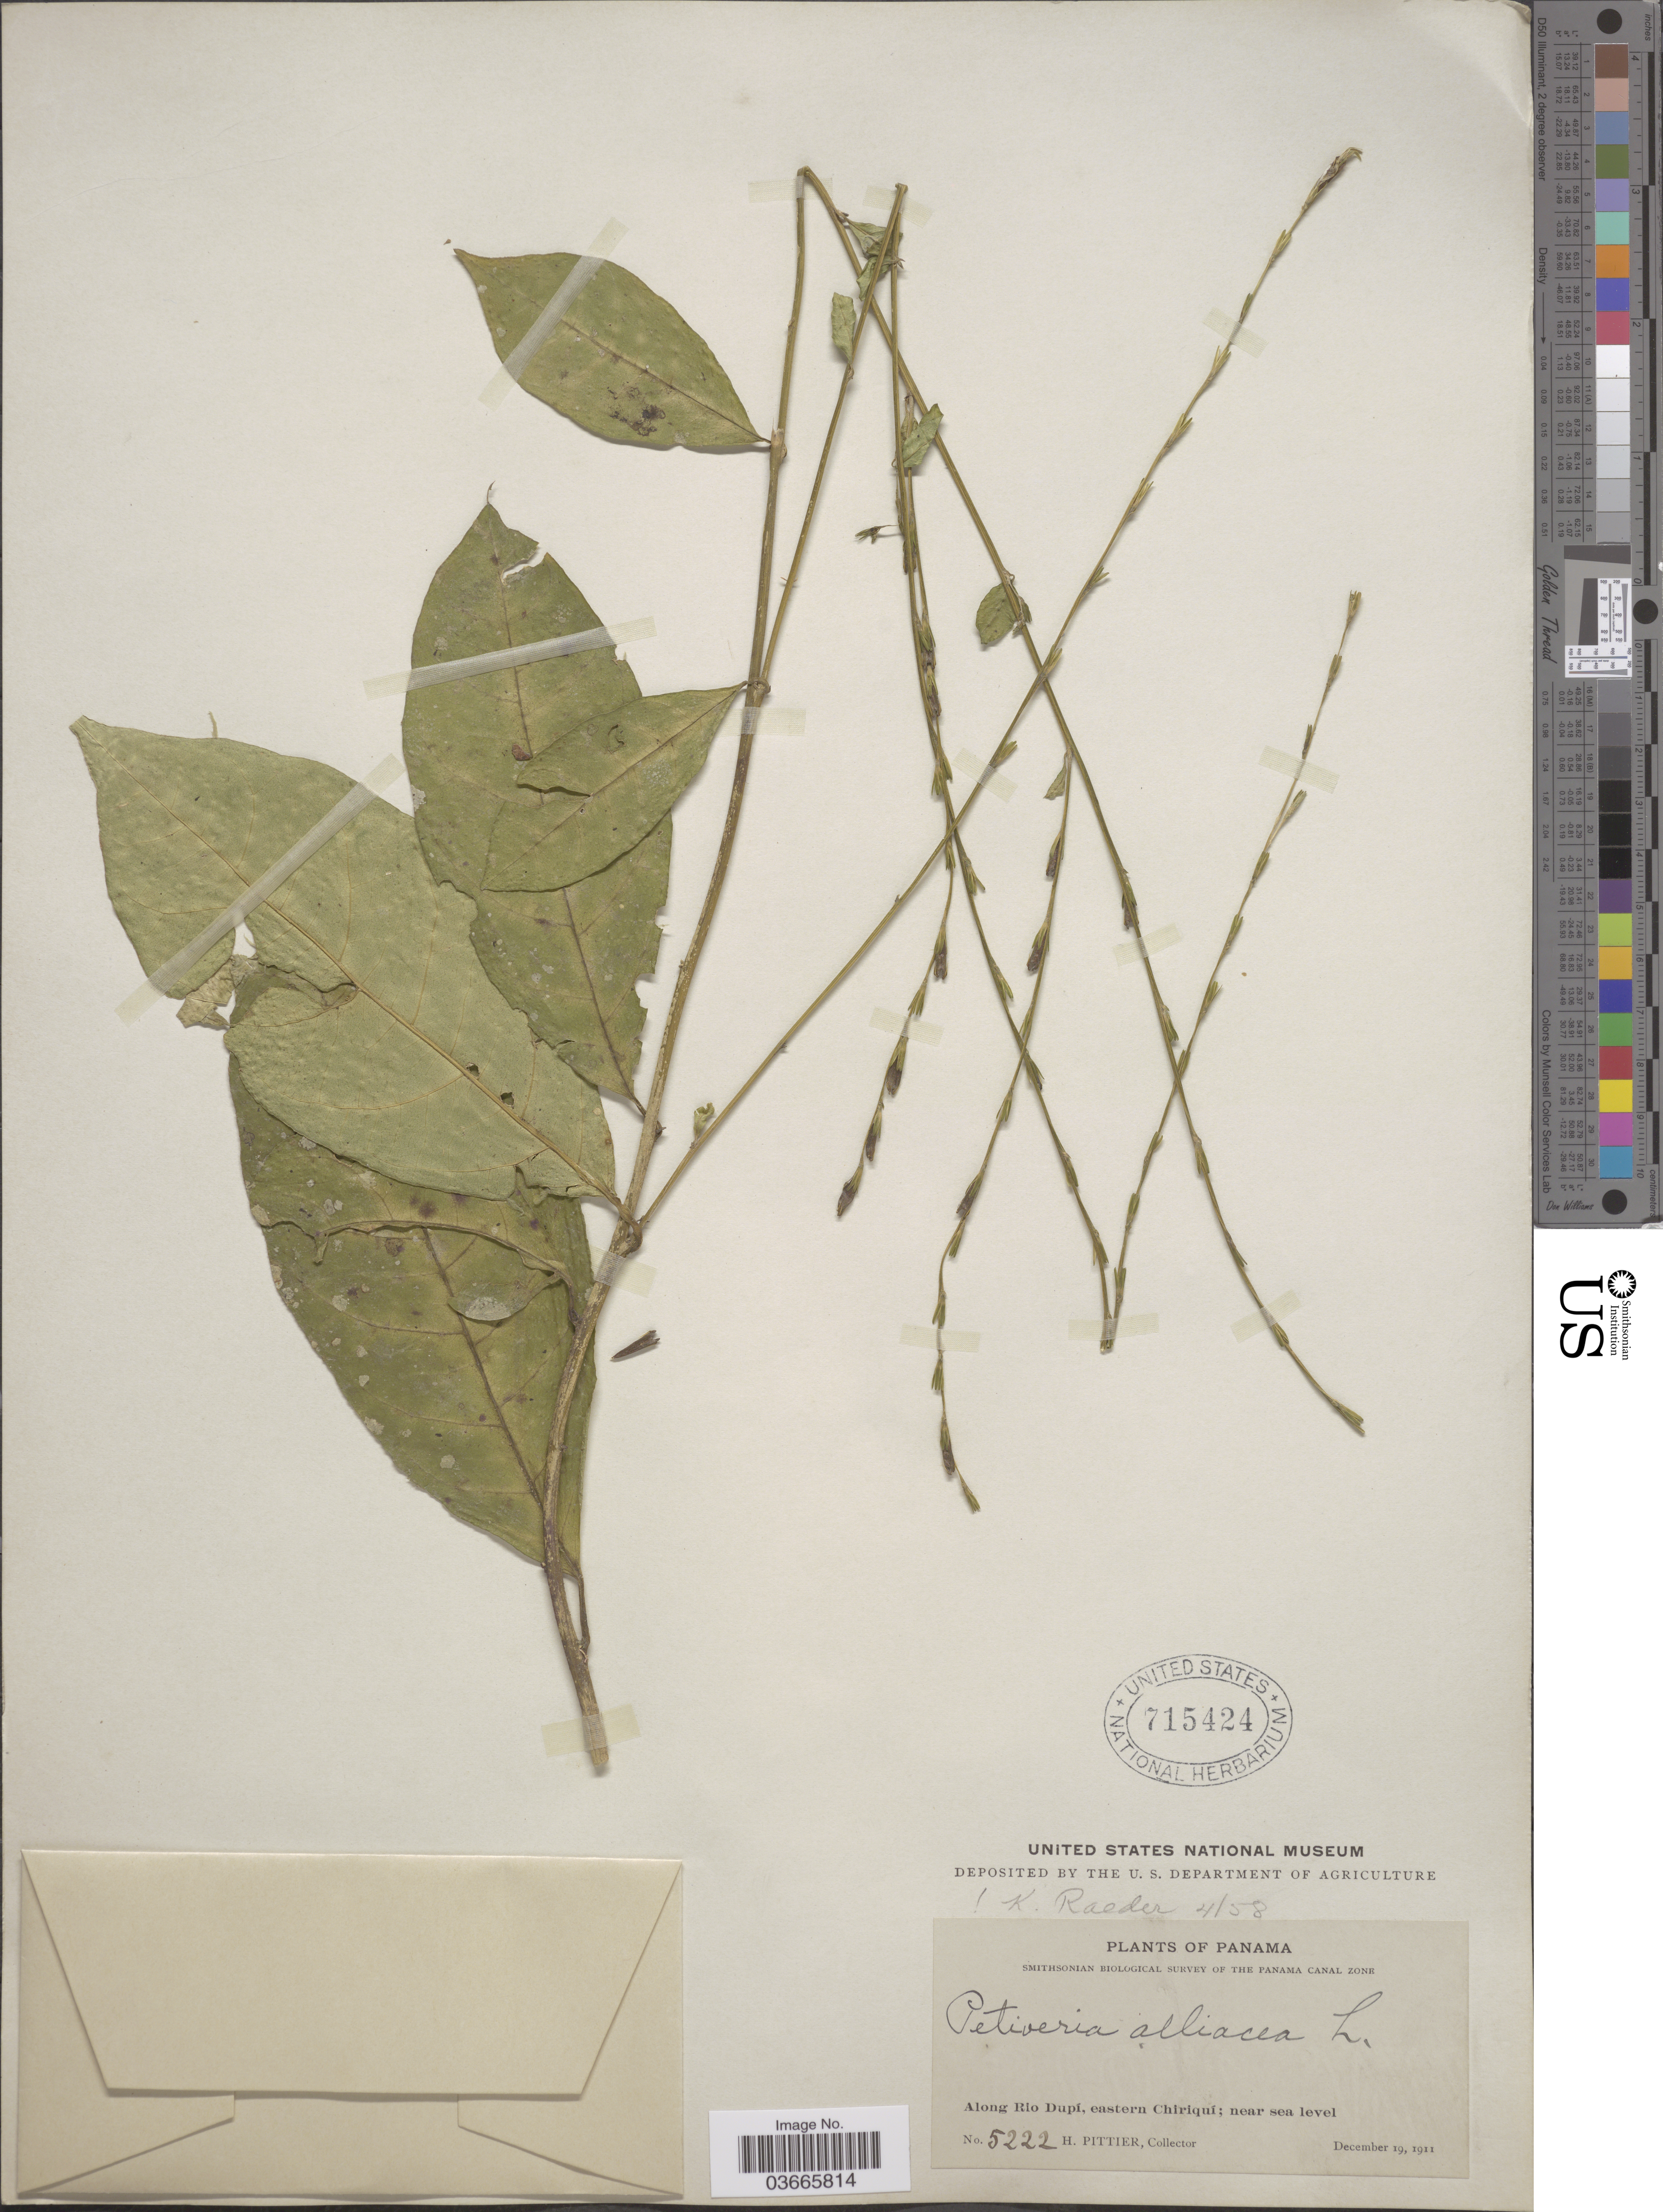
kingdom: Plantae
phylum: Tracheophyta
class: Magnoliopsida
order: Caryophyllales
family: Phytolaccaceae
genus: Petiveria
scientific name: Petiveria alliacea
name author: L.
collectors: H. F. Pittier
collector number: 5222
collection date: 1911-12-19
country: Panama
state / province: Chiriqui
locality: Along Rio Dupí, eastern Chiriquí.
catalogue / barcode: US 715424